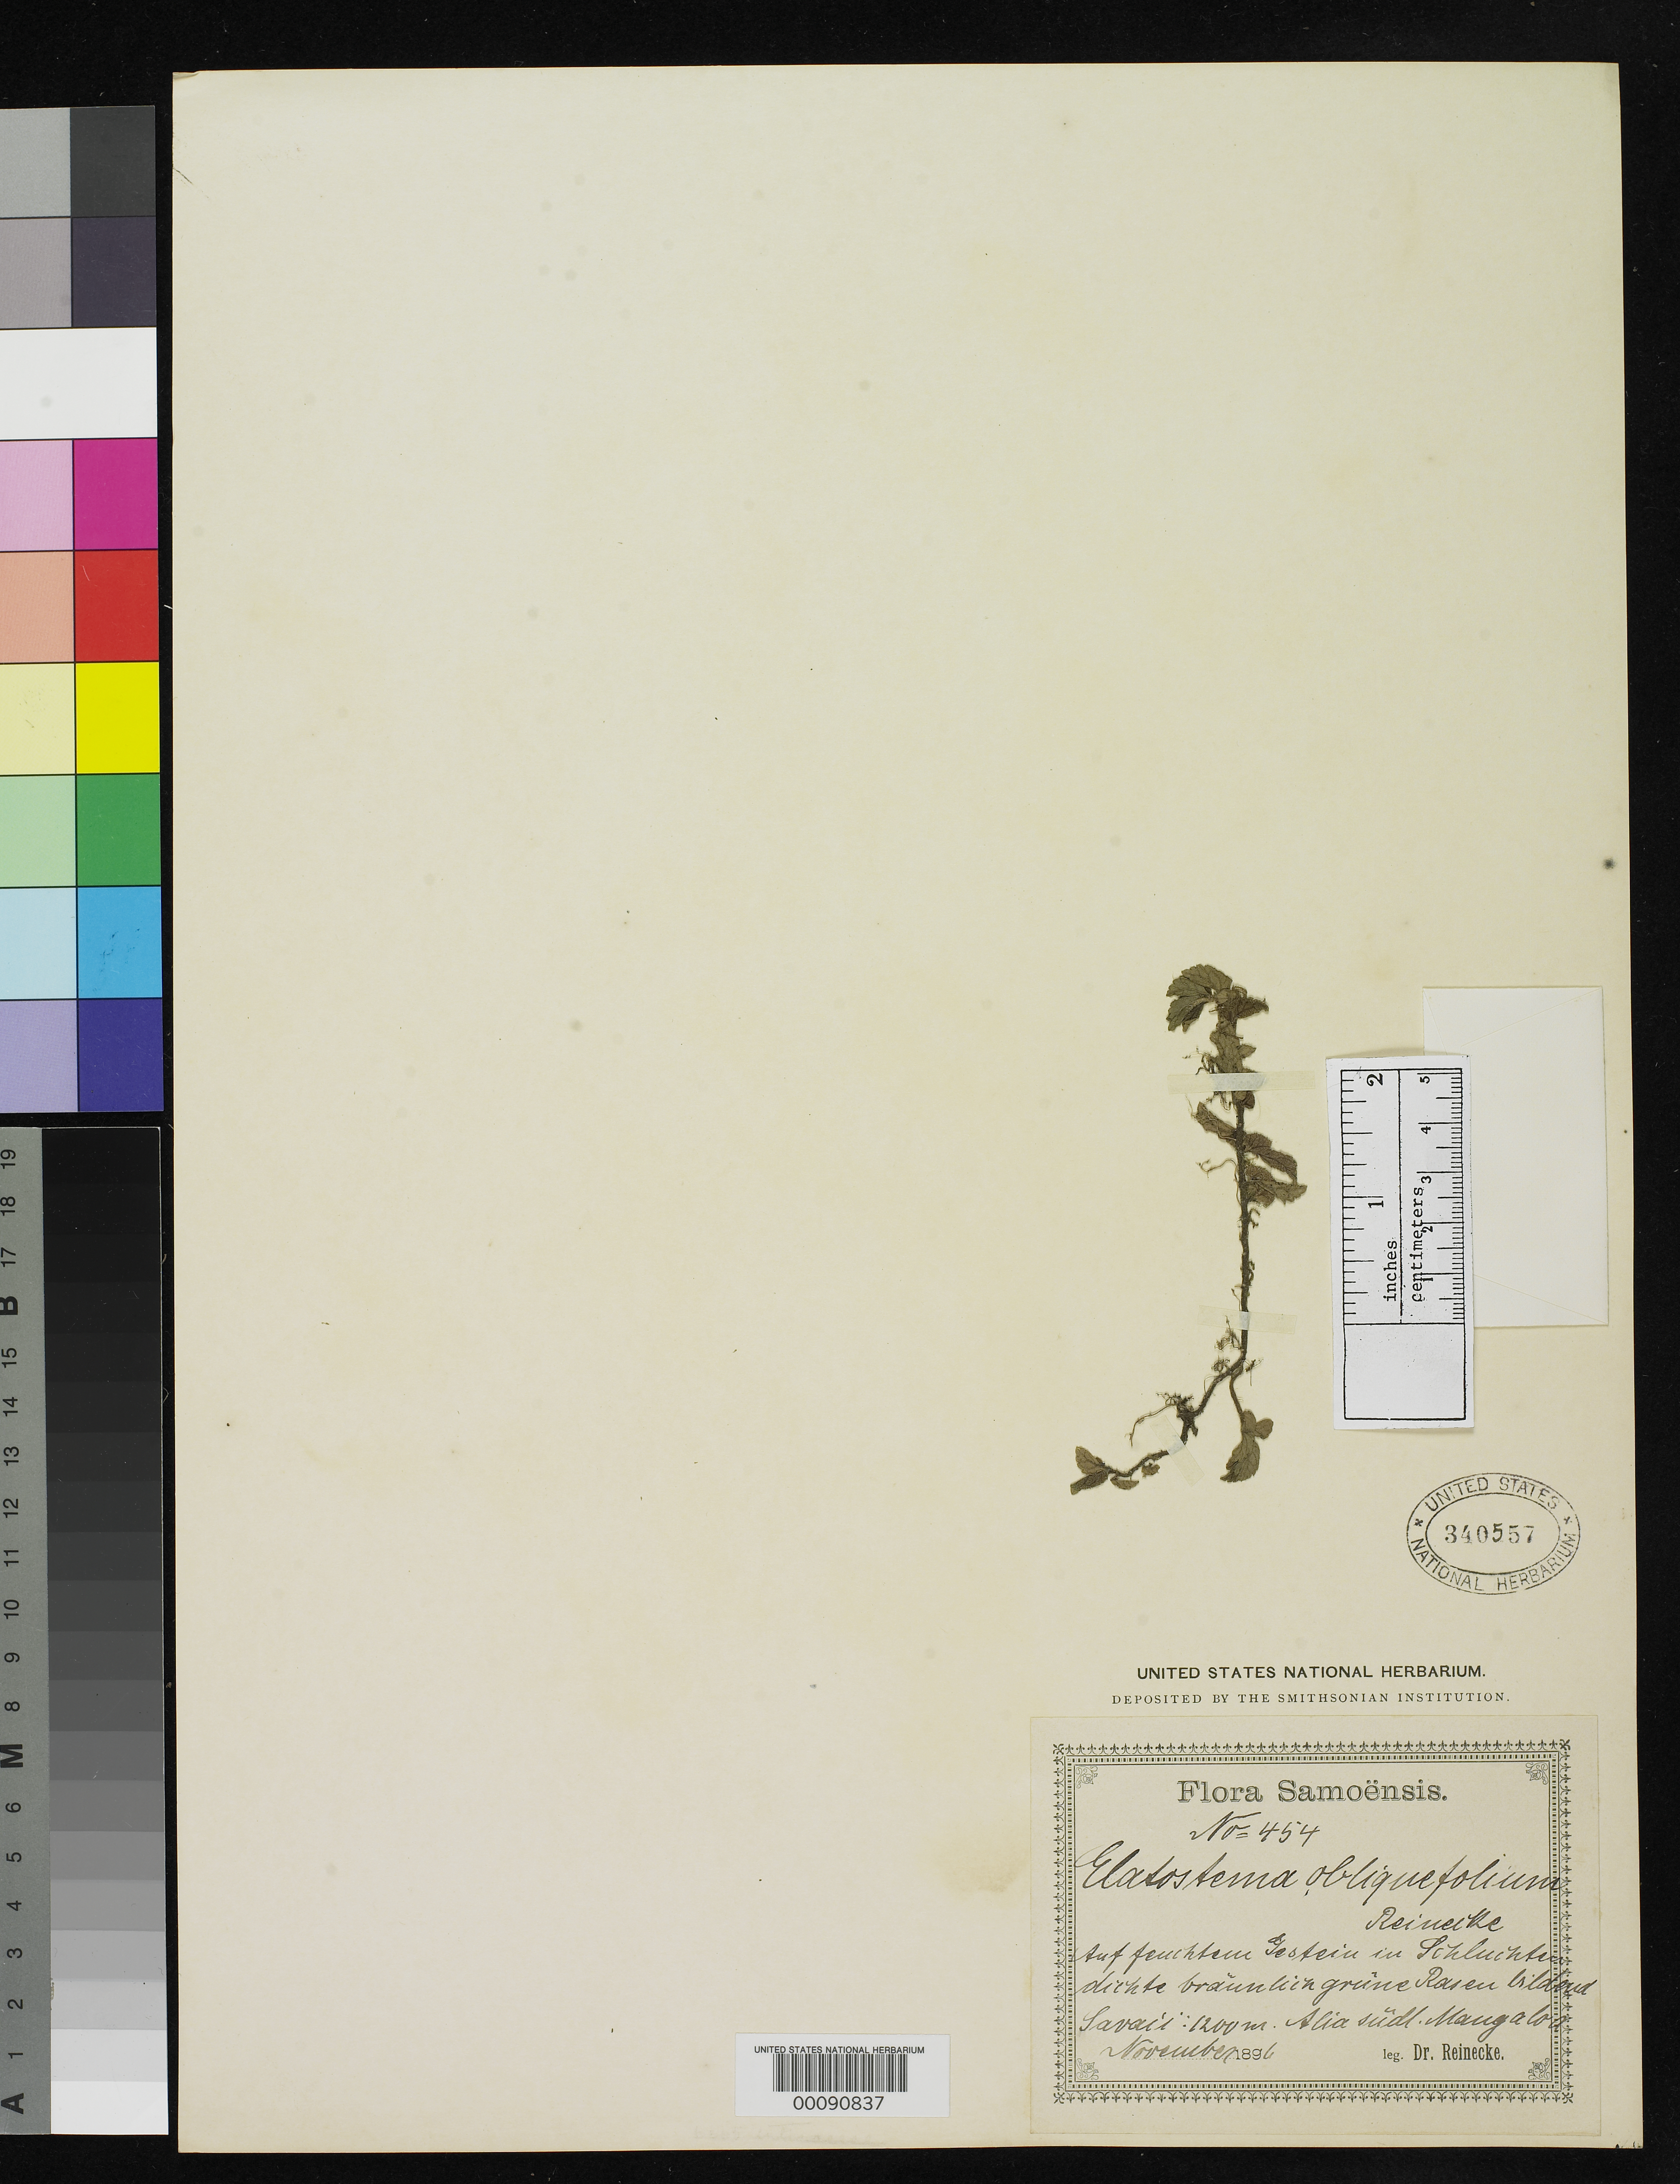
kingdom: Plantae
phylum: Tracheophyta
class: Magnoliopsida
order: Rosales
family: Urticaceae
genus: Elatostema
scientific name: Elatostema obliquifolium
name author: Reinecke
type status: Isotype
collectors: F. Reinecke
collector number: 454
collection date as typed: Nov 1896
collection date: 1896-11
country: Samoa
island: Savai'i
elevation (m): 1200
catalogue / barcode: US 340557